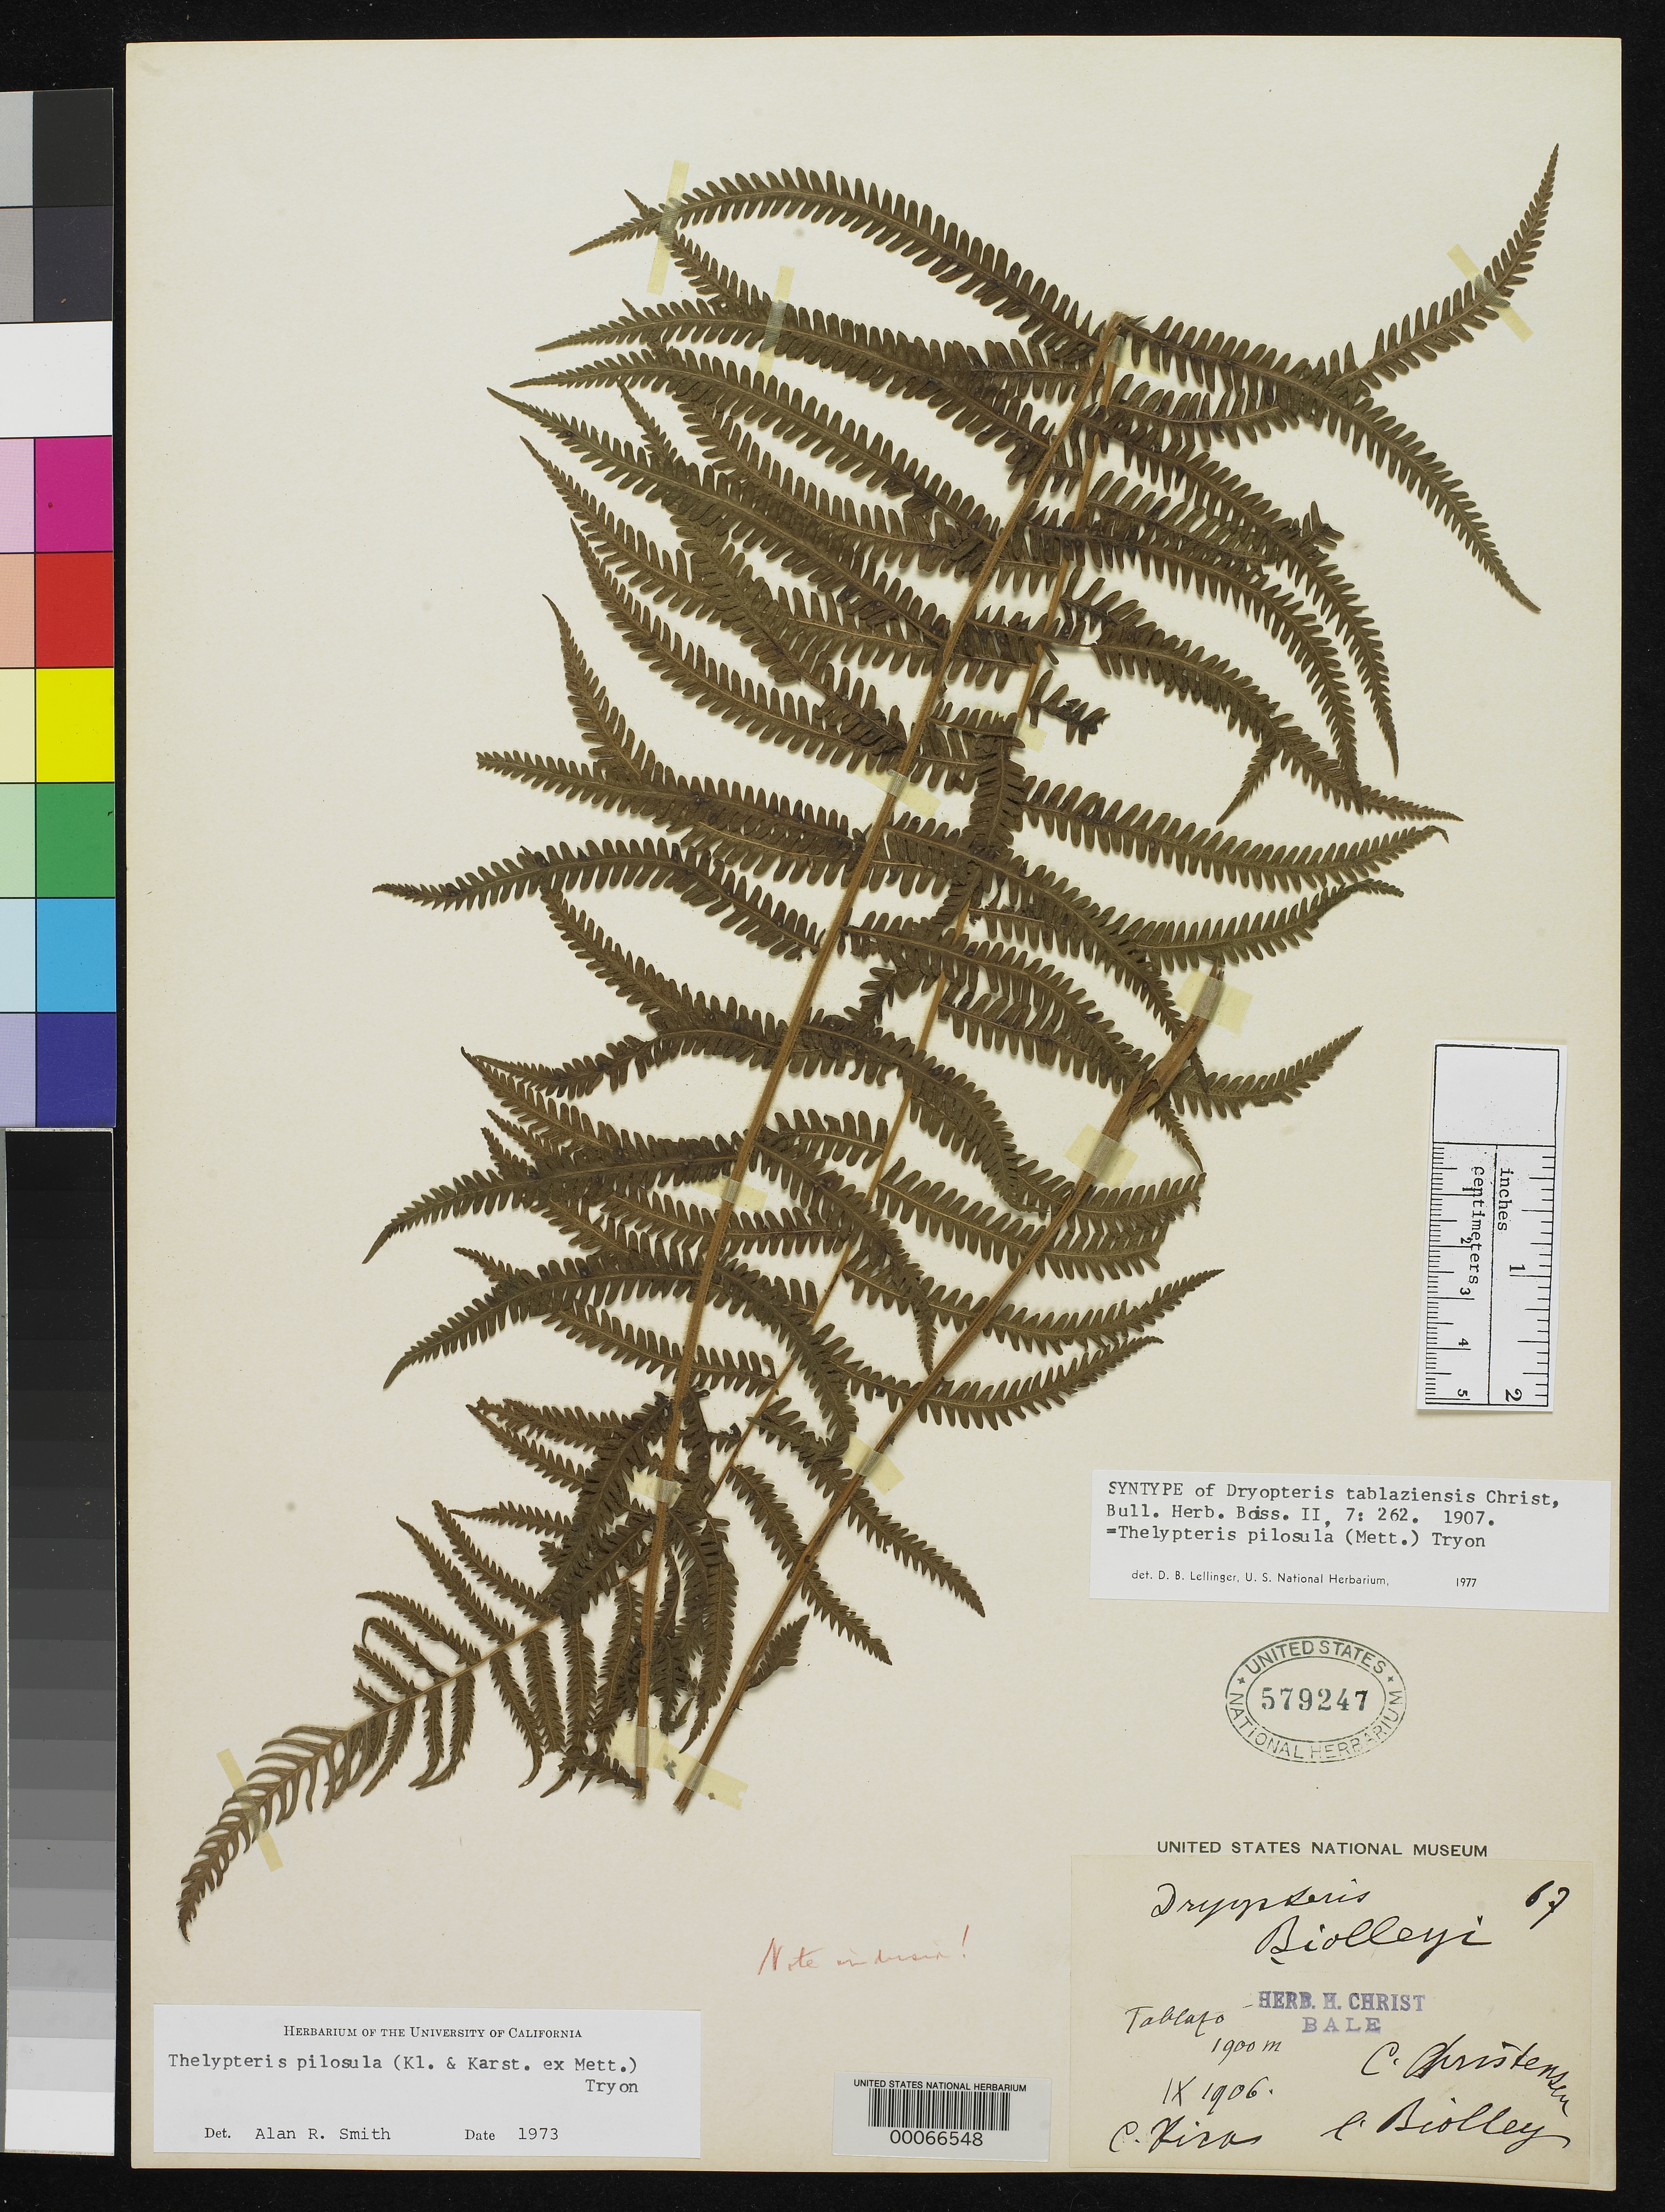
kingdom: Plantae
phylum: Tracheophyta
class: Polypodiopsida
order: Polypodiales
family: Dryopteridaceae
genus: Dryopteris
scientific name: Dryopteris tablaziensis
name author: Christ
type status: Syntype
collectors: P. Biolley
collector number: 67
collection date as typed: Sep 1906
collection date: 1906-09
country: Costa Rica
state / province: San José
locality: Cerro Tablazo.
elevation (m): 1900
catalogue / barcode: US 579247